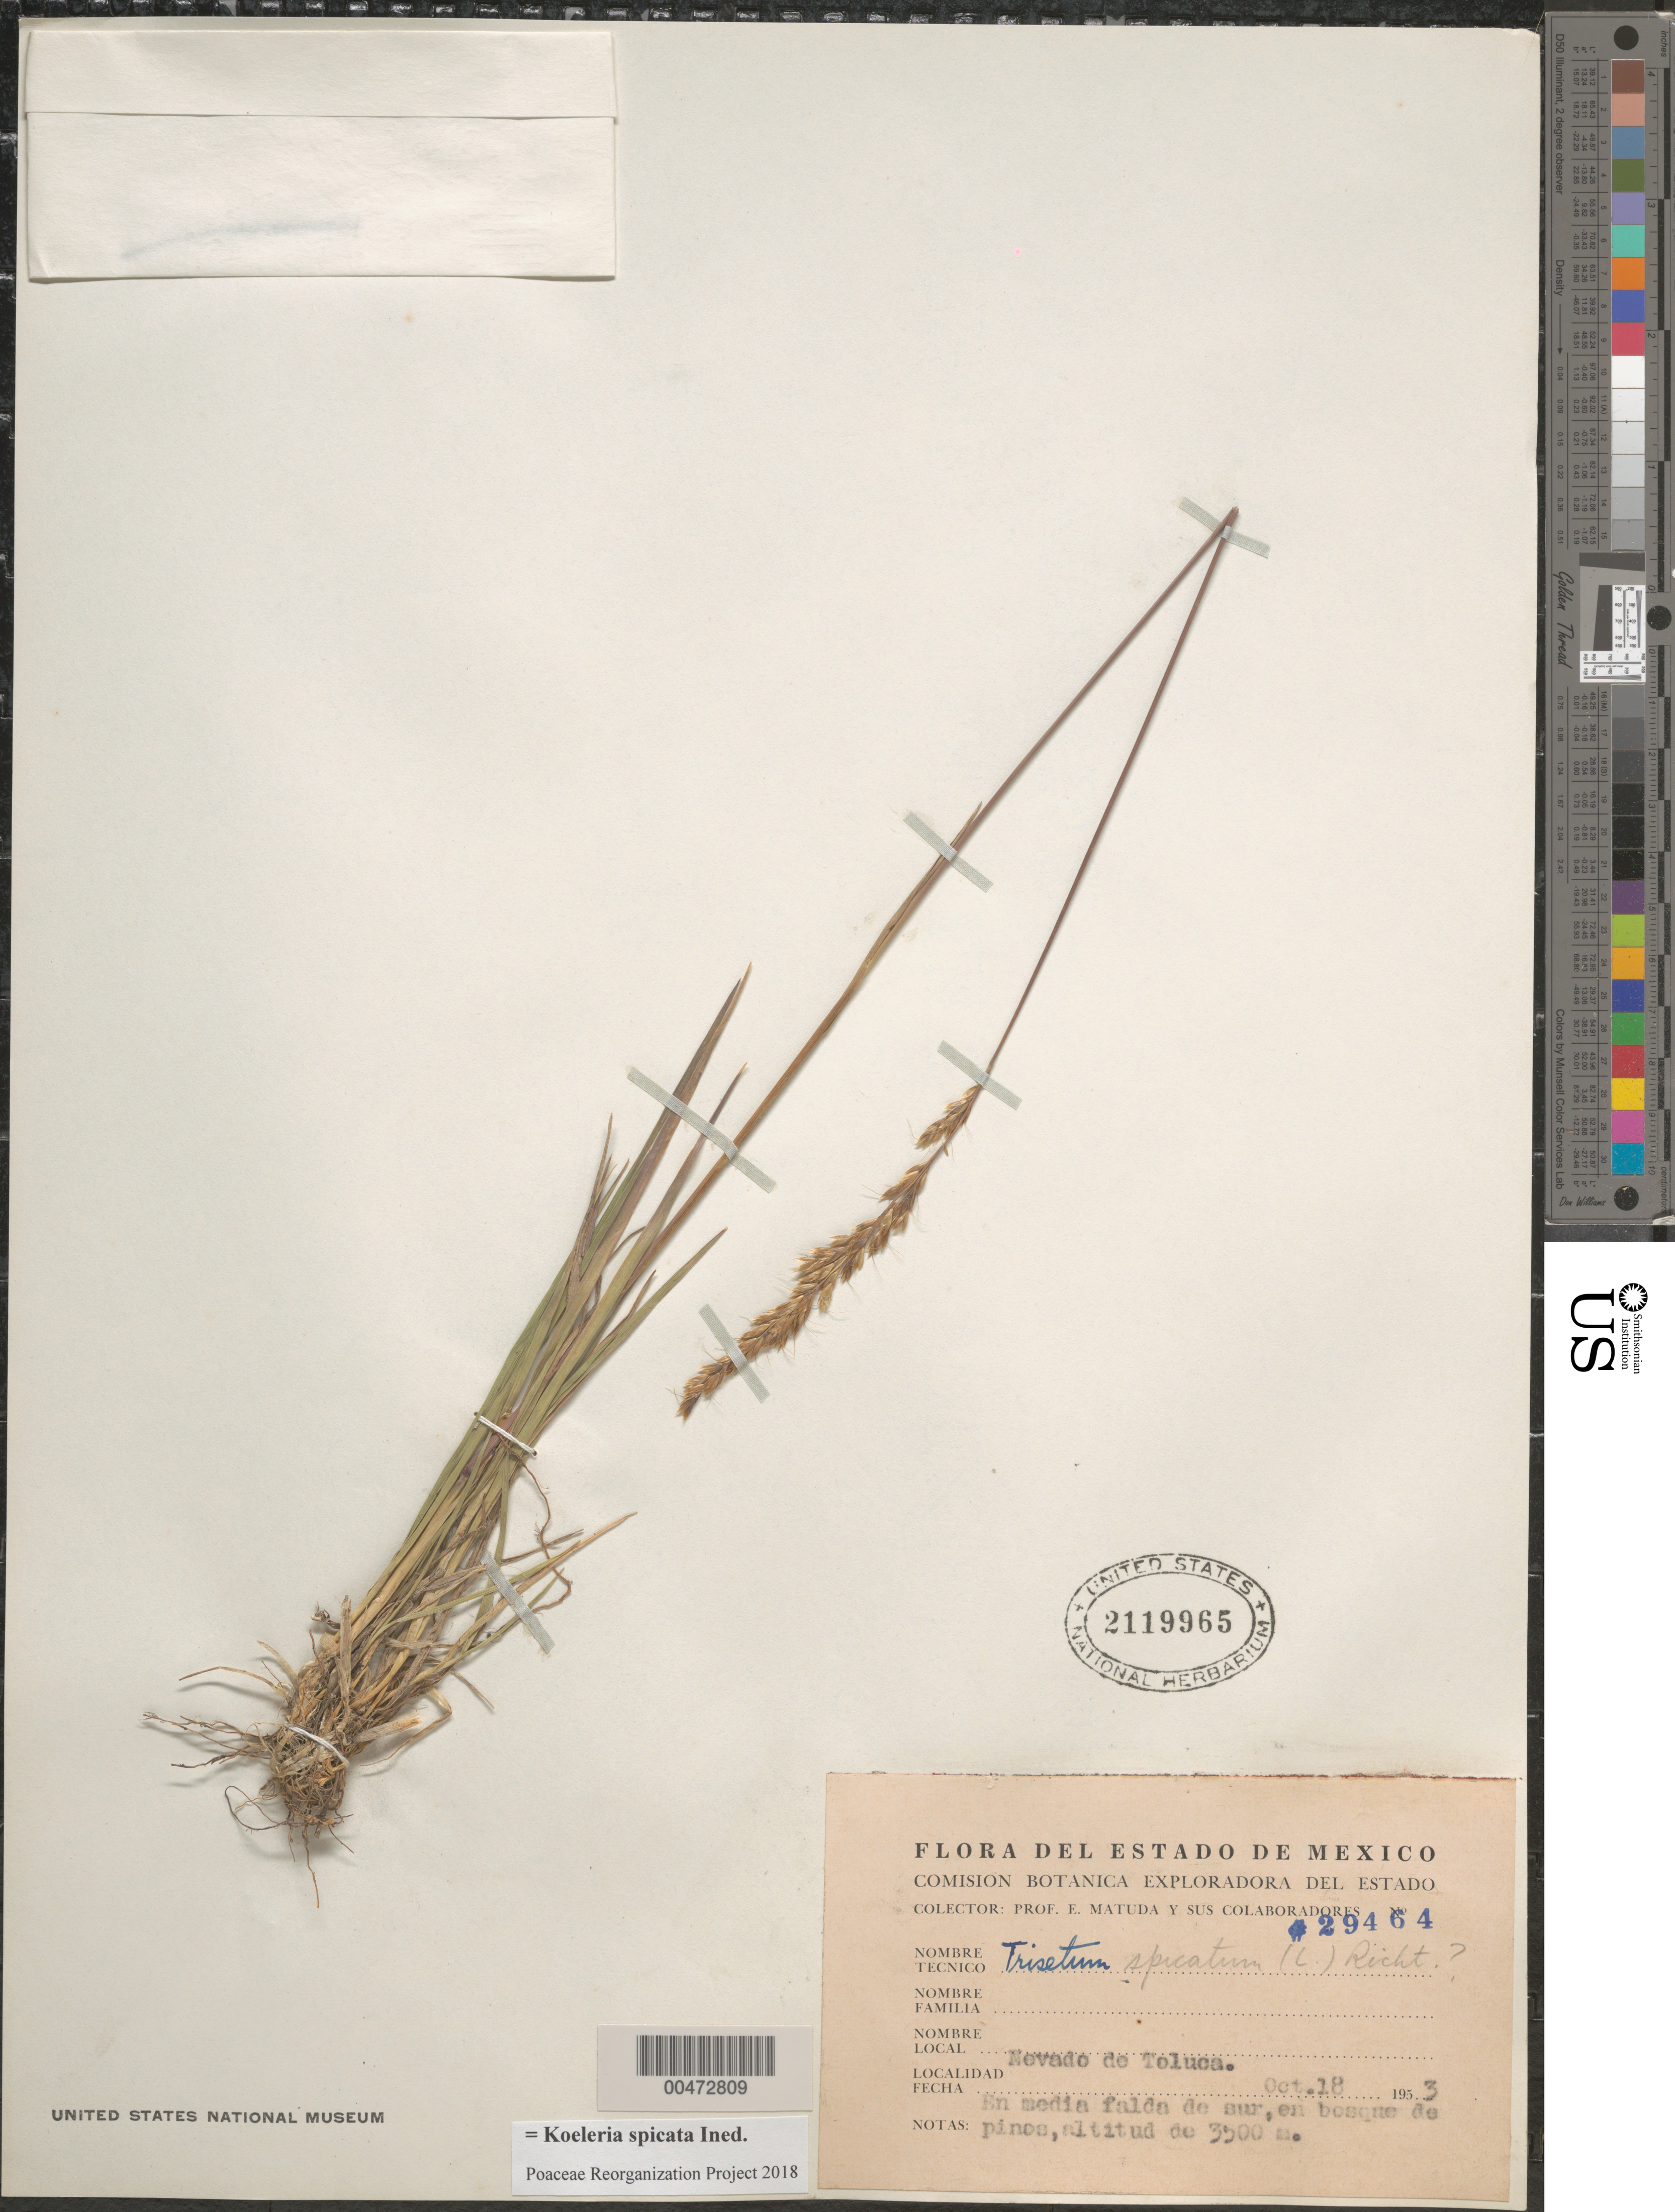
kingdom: Plantae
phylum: Tracheophyta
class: Liliopsida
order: Poales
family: Poaceae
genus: Koeleria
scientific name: Koeleria spicata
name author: (L.) Barberá et al.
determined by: Poaceae Reorganization Project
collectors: E. Matuda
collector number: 29464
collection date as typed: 18 Oct 1953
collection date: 1953-10-18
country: Mexico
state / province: México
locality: Nevado de Toluca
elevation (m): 3500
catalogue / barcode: US 2119965